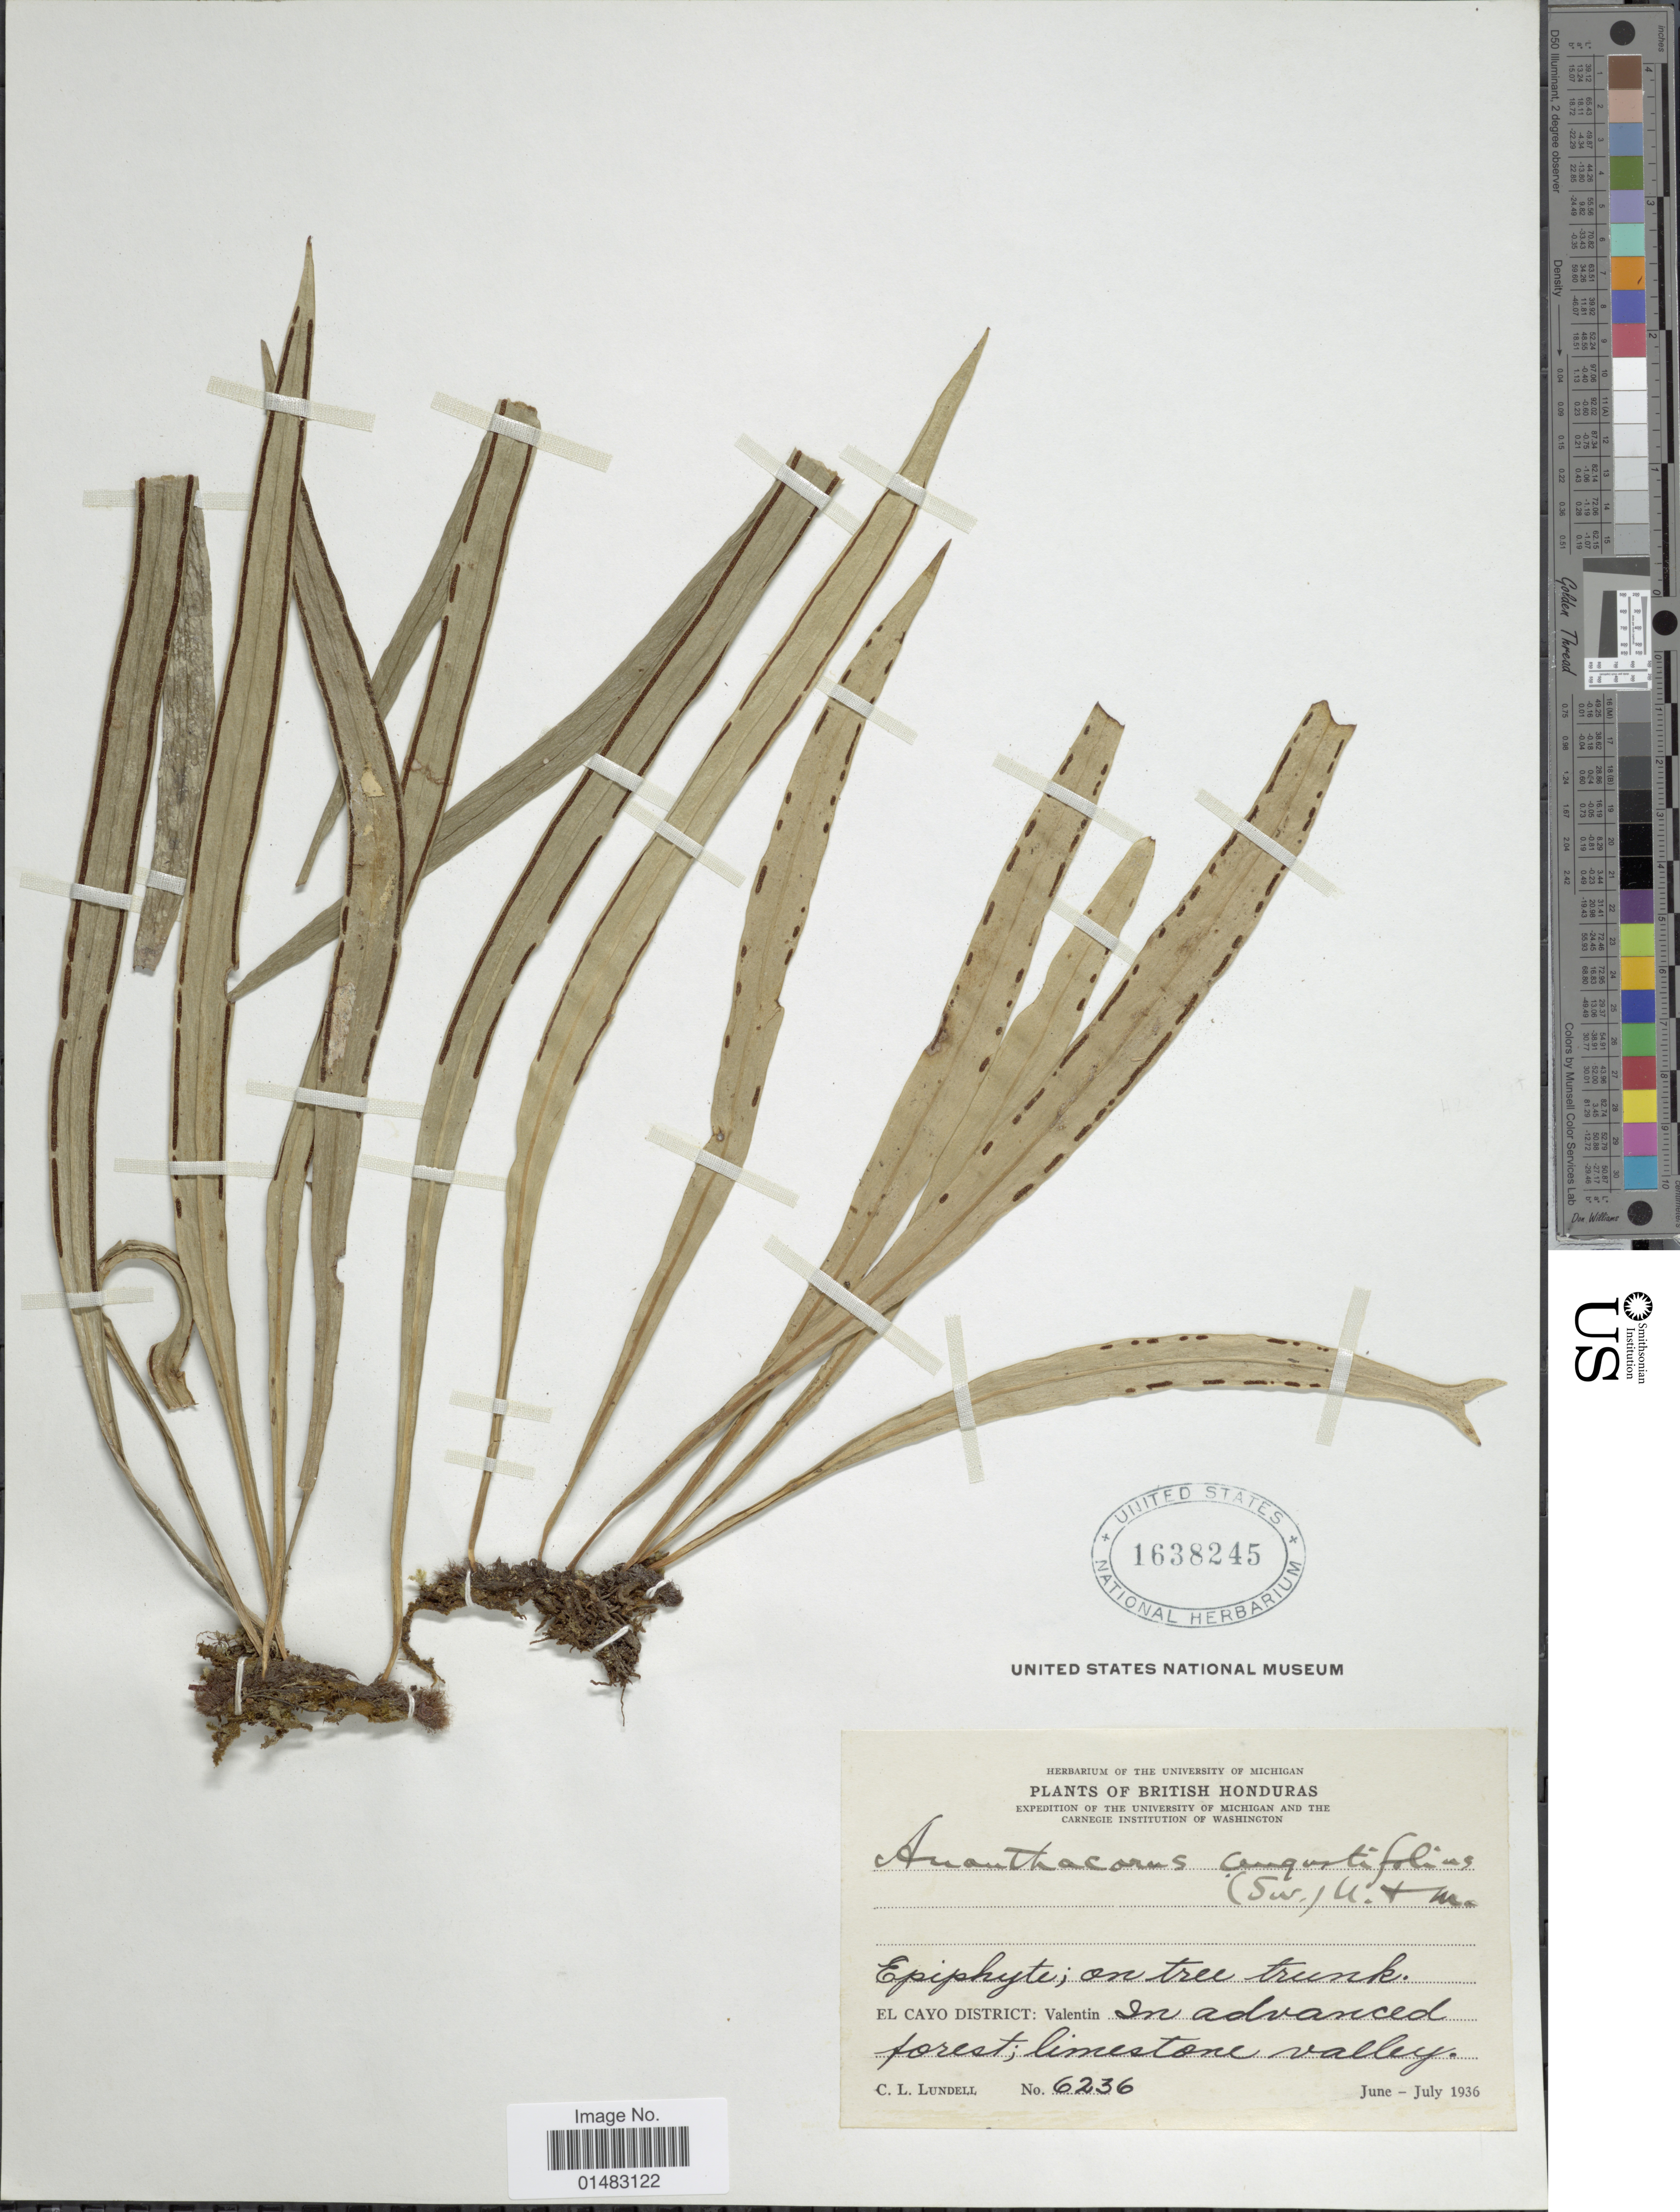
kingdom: Plantae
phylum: Tracheophyta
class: Polypodiopsida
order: Polypodiales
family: Pteridaceae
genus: Ananthacorus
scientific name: Ananthacorus angustifolius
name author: (Sw.) Underw. & Maxon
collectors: C. L. Lundell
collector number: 6236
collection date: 1936-06/1936-07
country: Belize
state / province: Cayo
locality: British Honduras, El Cayo District: Valentin in advanced forest; limestone valley.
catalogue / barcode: US 1638245